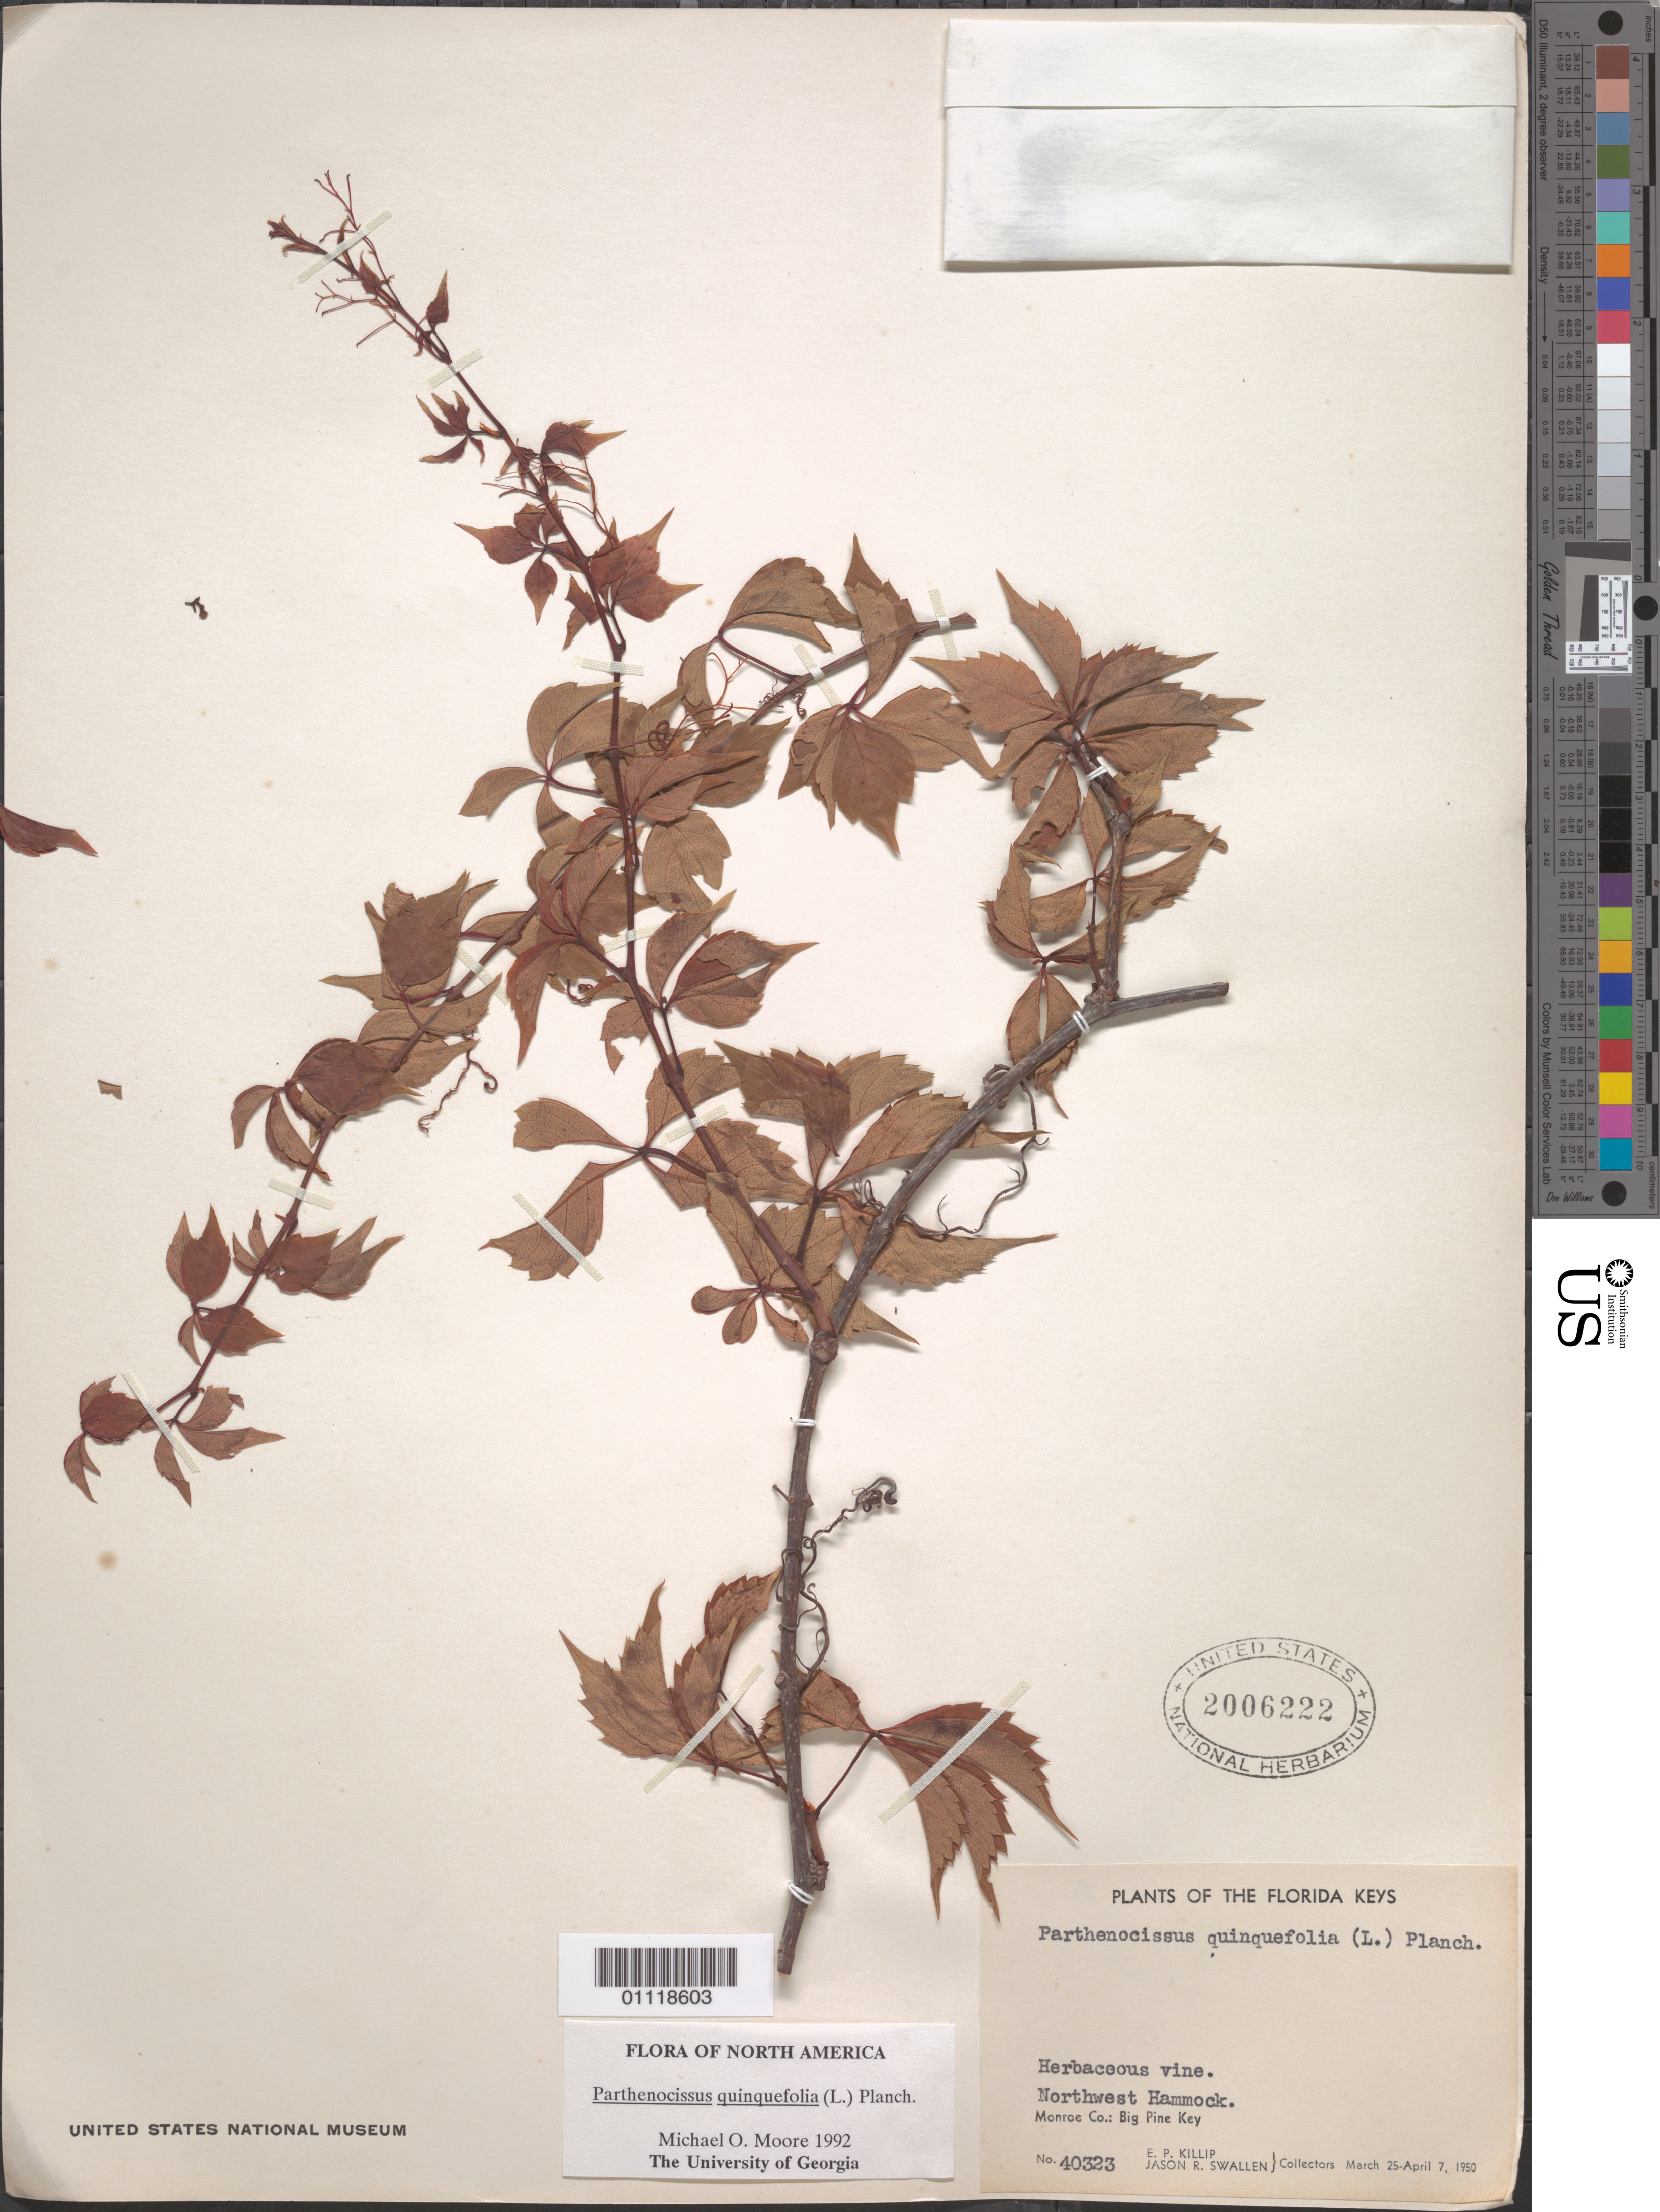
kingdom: Plantae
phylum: Tracheophyta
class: Magnoliopsida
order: Vitales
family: Vitaceae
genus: Parthenocissus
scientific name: Parthenocissus quinquefolia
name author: (L.) Planch.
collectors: E. P. Killip & J. R. Swallen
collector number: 40323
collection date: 1950-03-25/1950-04-07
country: United States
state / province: Florida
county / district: Monroe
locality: Florida Keys. NW Hammock. Big Pine Key.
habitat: Herbaceous vine.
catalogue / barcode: US 2006222